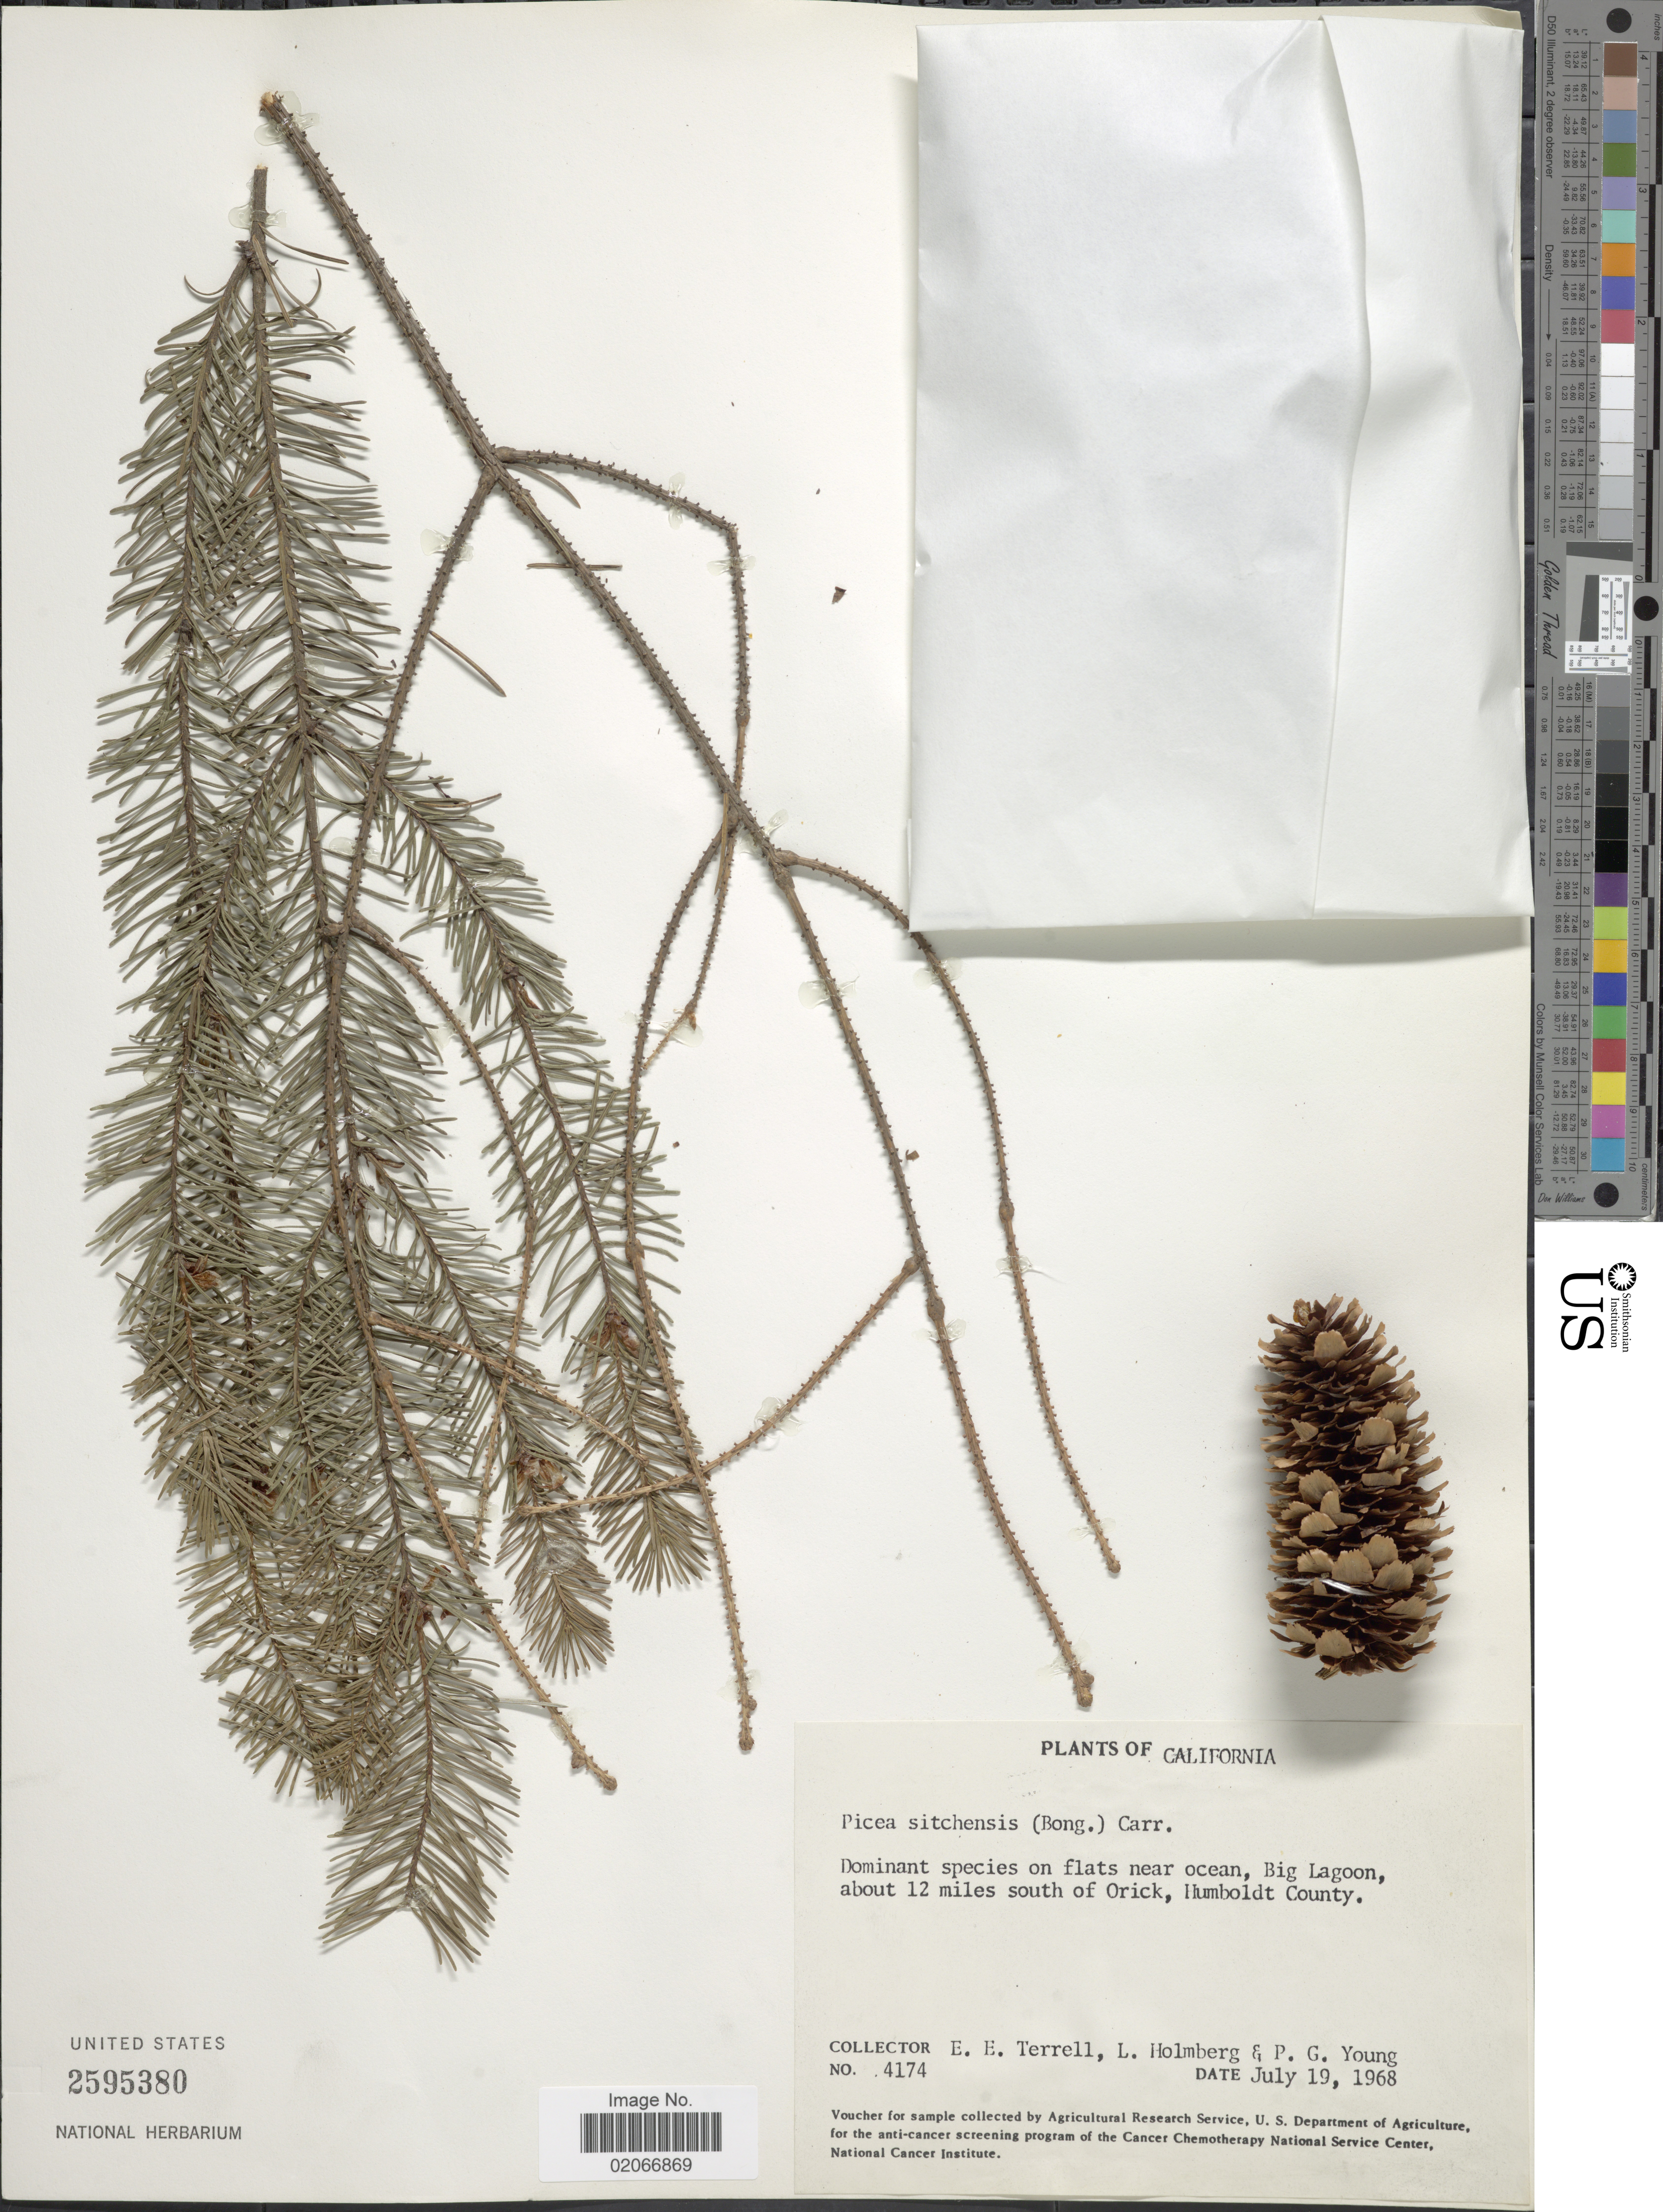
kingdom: Plantae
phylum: Tracheophyta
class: Pinopsida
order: Pinales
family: Pinaceae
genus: Picea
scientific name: Picea sitchensis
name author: (Bong.) Carrière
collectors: E. E. Terrell, L. Holmberg & P. Young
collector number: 4174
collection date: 1968-07-19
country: United States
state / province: California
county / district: Humboldt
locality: Big Lagoon, about 12 miles south of Crick, Humboldt County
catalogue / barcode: US 2595380